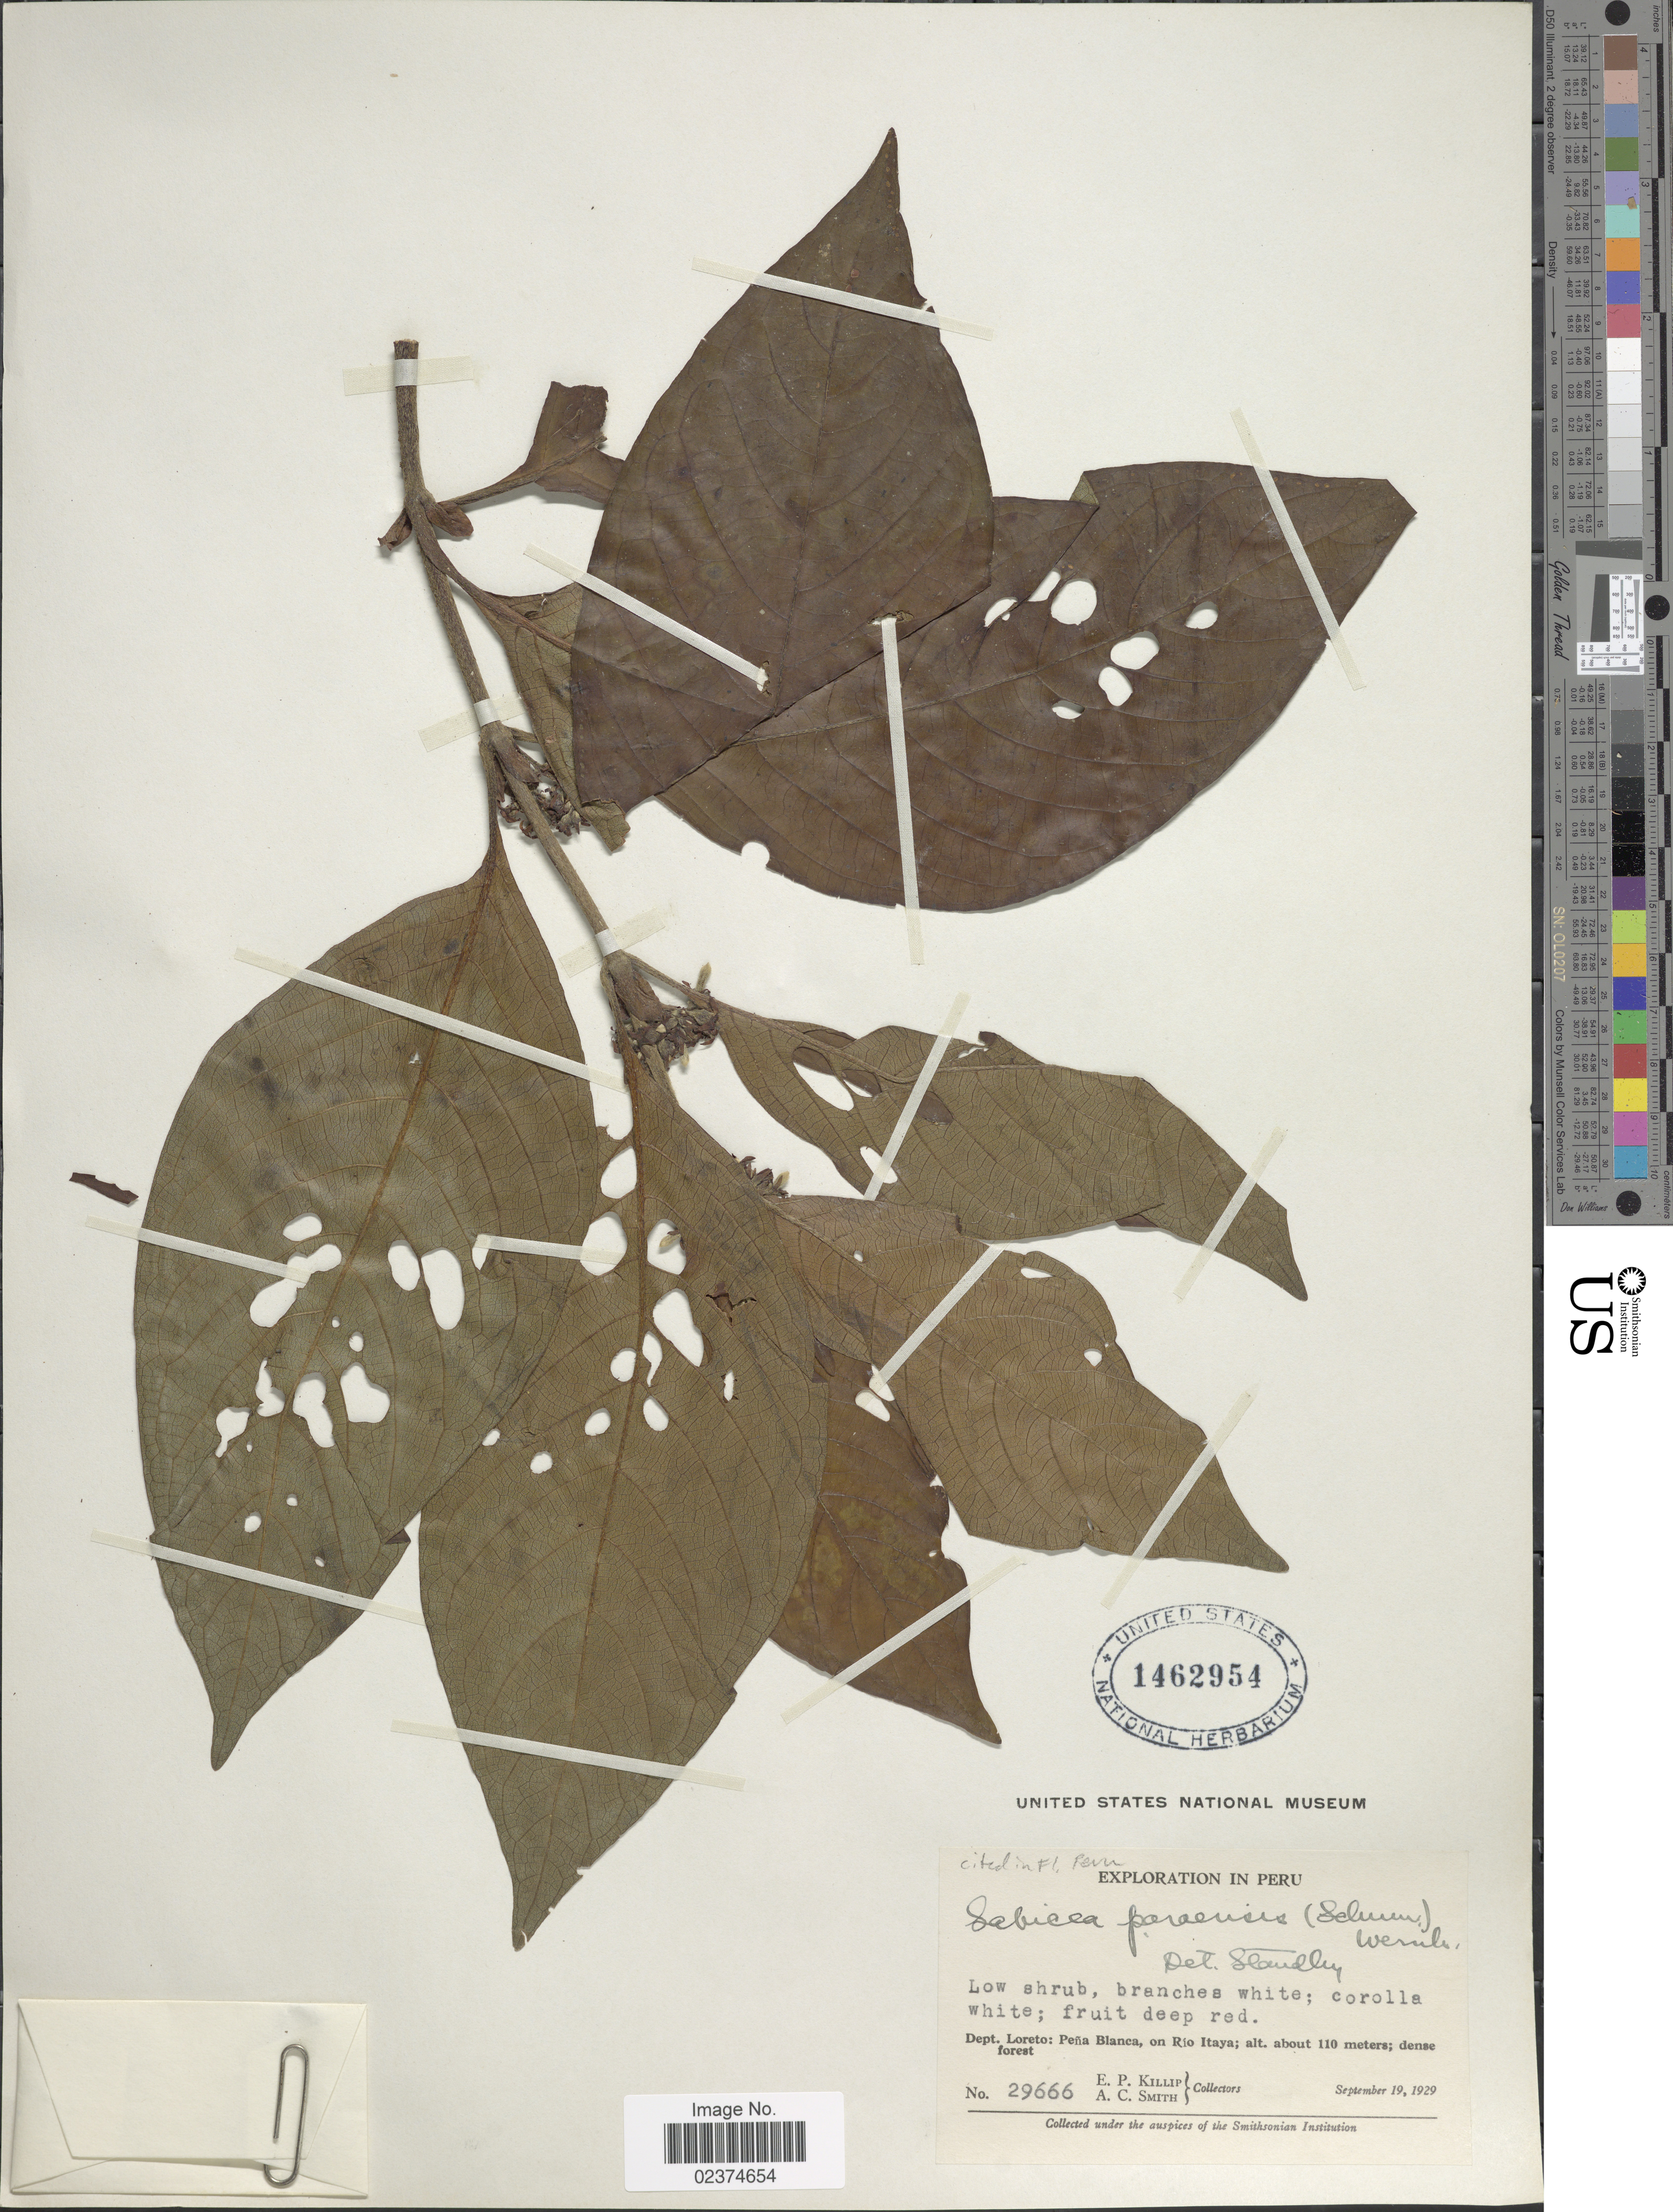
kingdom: Plantae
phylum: Tracheophyta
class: Magnoliopsida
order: Gentianales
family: Rubiaceae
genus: Sabicea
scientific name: Sabicea paraensis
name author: (K. Schum.) Wernham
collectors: E. P. Killip & A. C. Smith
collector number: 29666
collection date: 1929-09-19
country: Peru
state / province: Loreto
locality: Pena Blanca, on Rio Itaya; dense forest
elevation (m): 110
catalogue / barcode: US 1462954